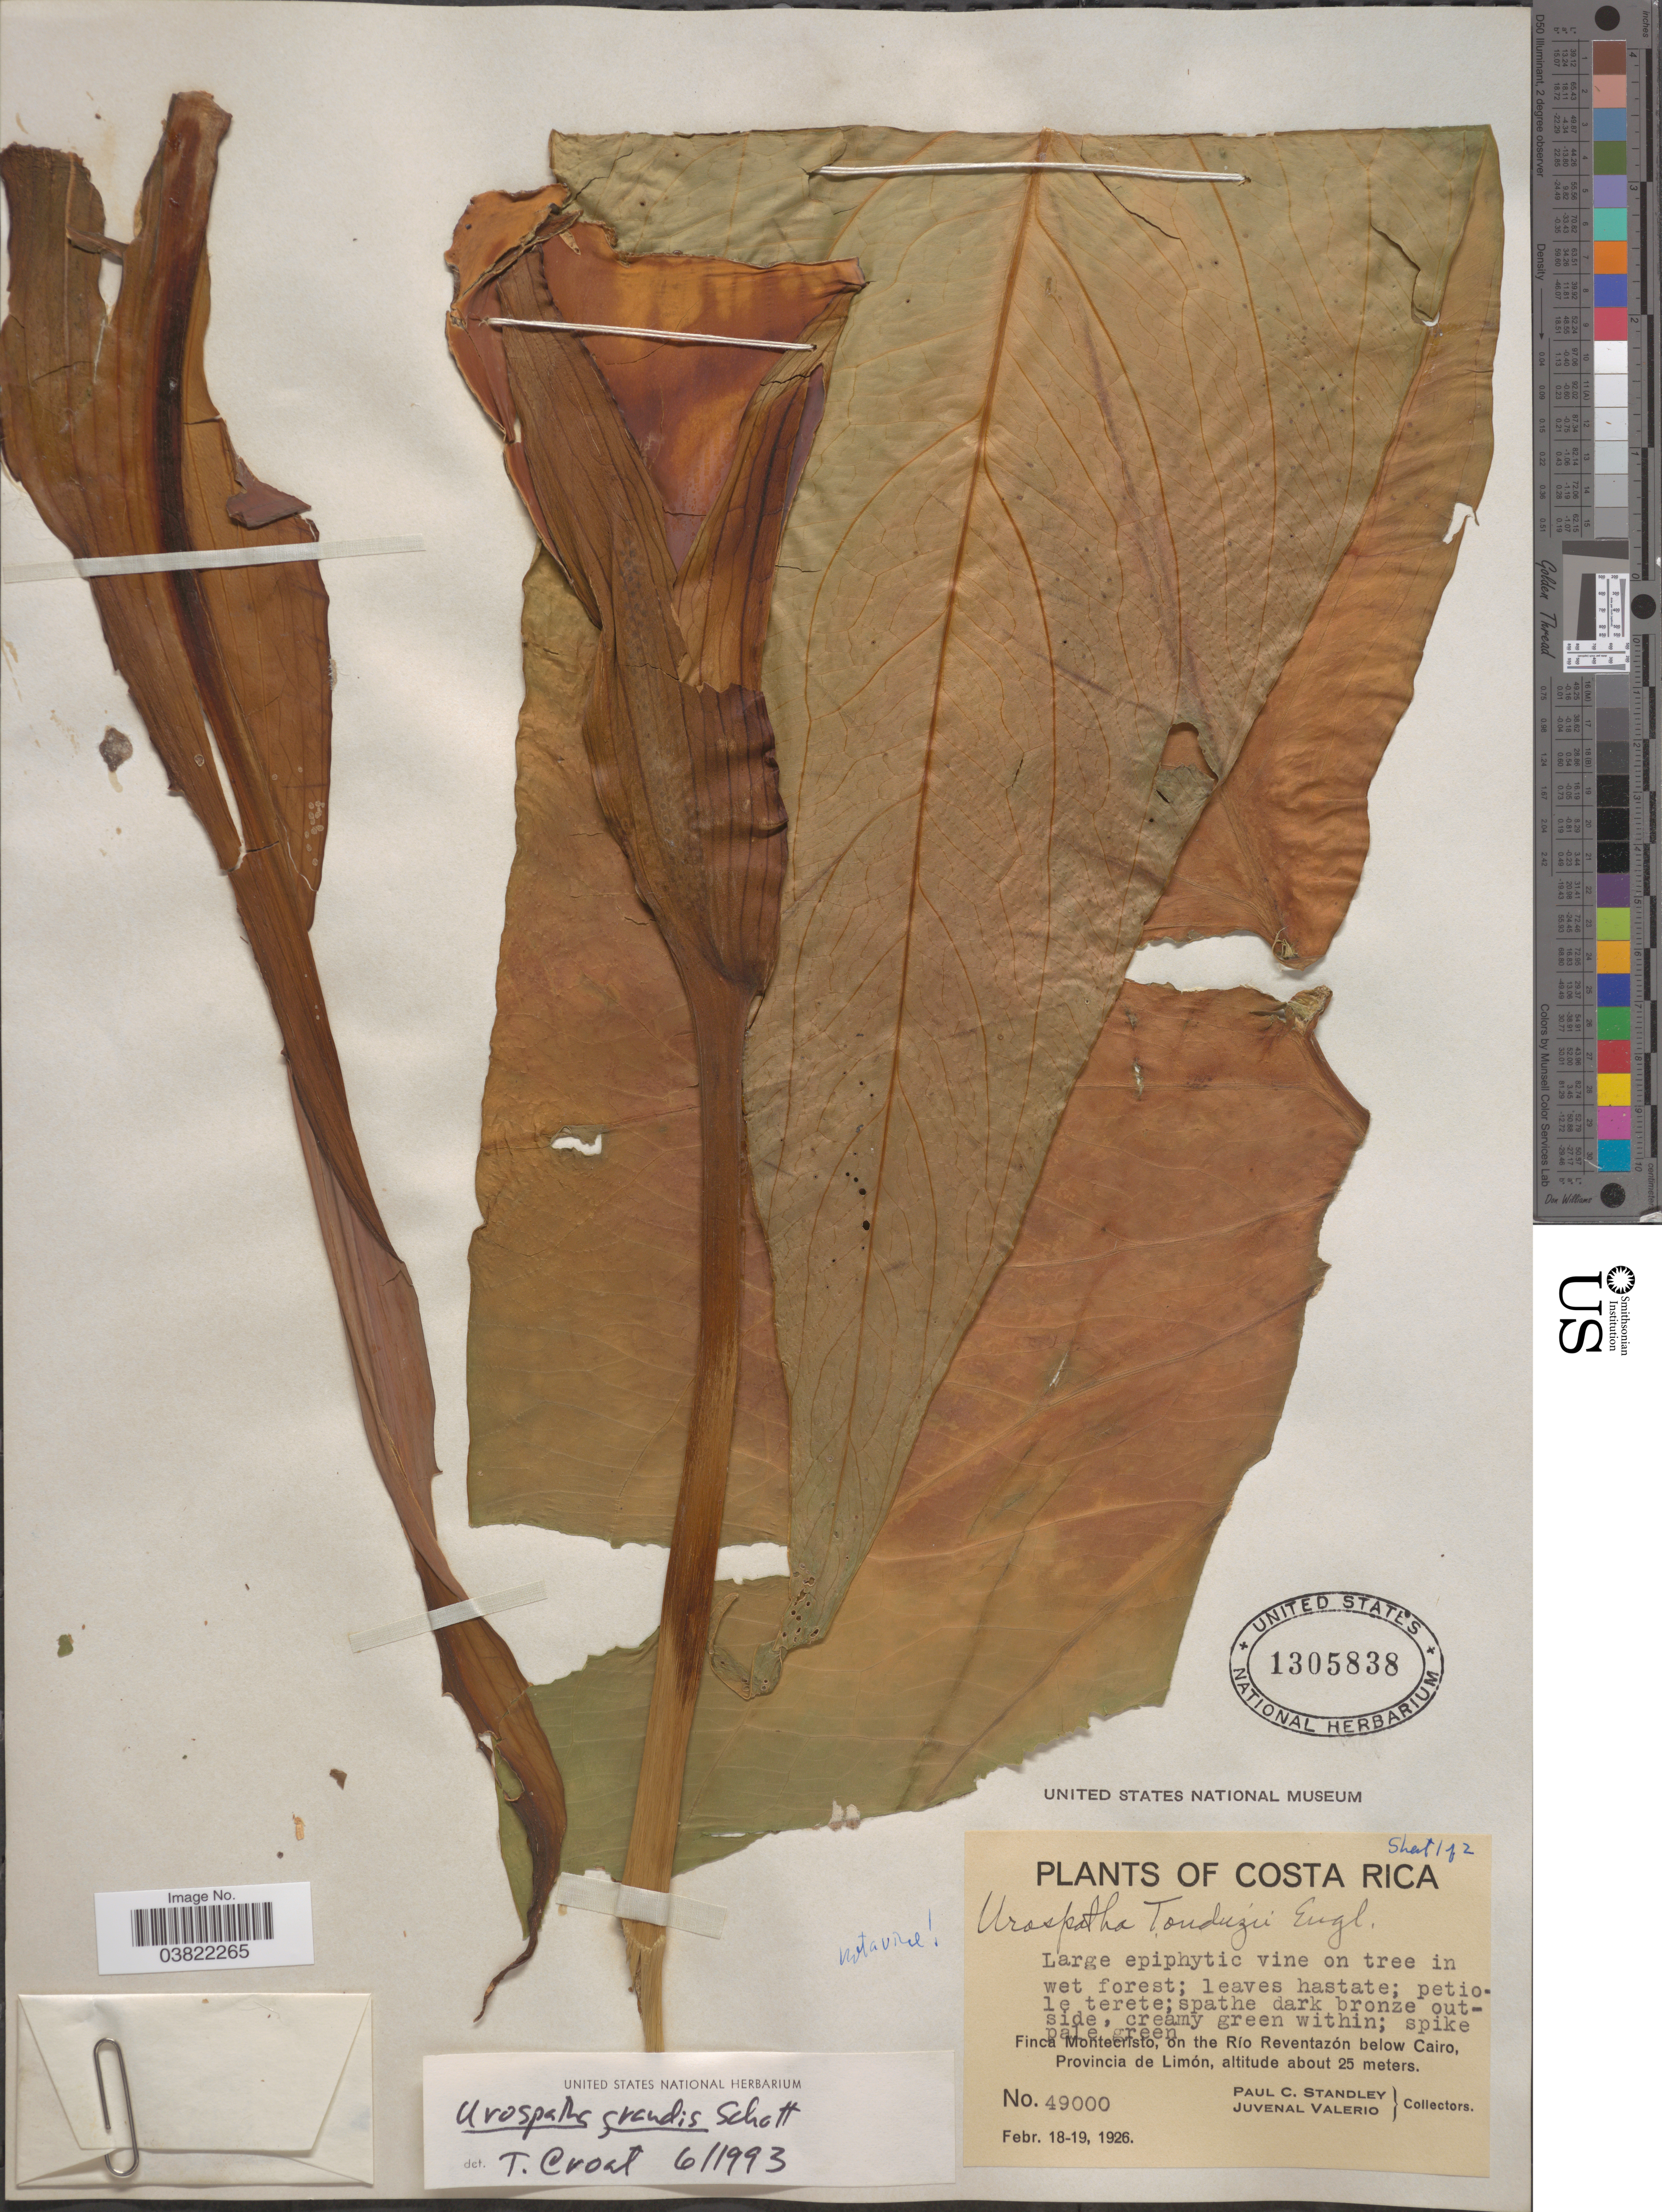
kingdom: Plantae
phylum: Tracheophyta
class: Liliopsida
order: Alismatales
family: Araceae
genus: Urospatha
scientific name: Urospatha grandis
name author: Schott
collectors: P. C. Standley & J. Valerio R.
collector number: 49000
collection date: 1926-02-18/1926-02-19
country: Costa Rica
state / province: Limón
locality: Finca Montecristo, on the Río Reventazón below Cairo.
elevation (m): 25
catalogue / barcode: US 1305838